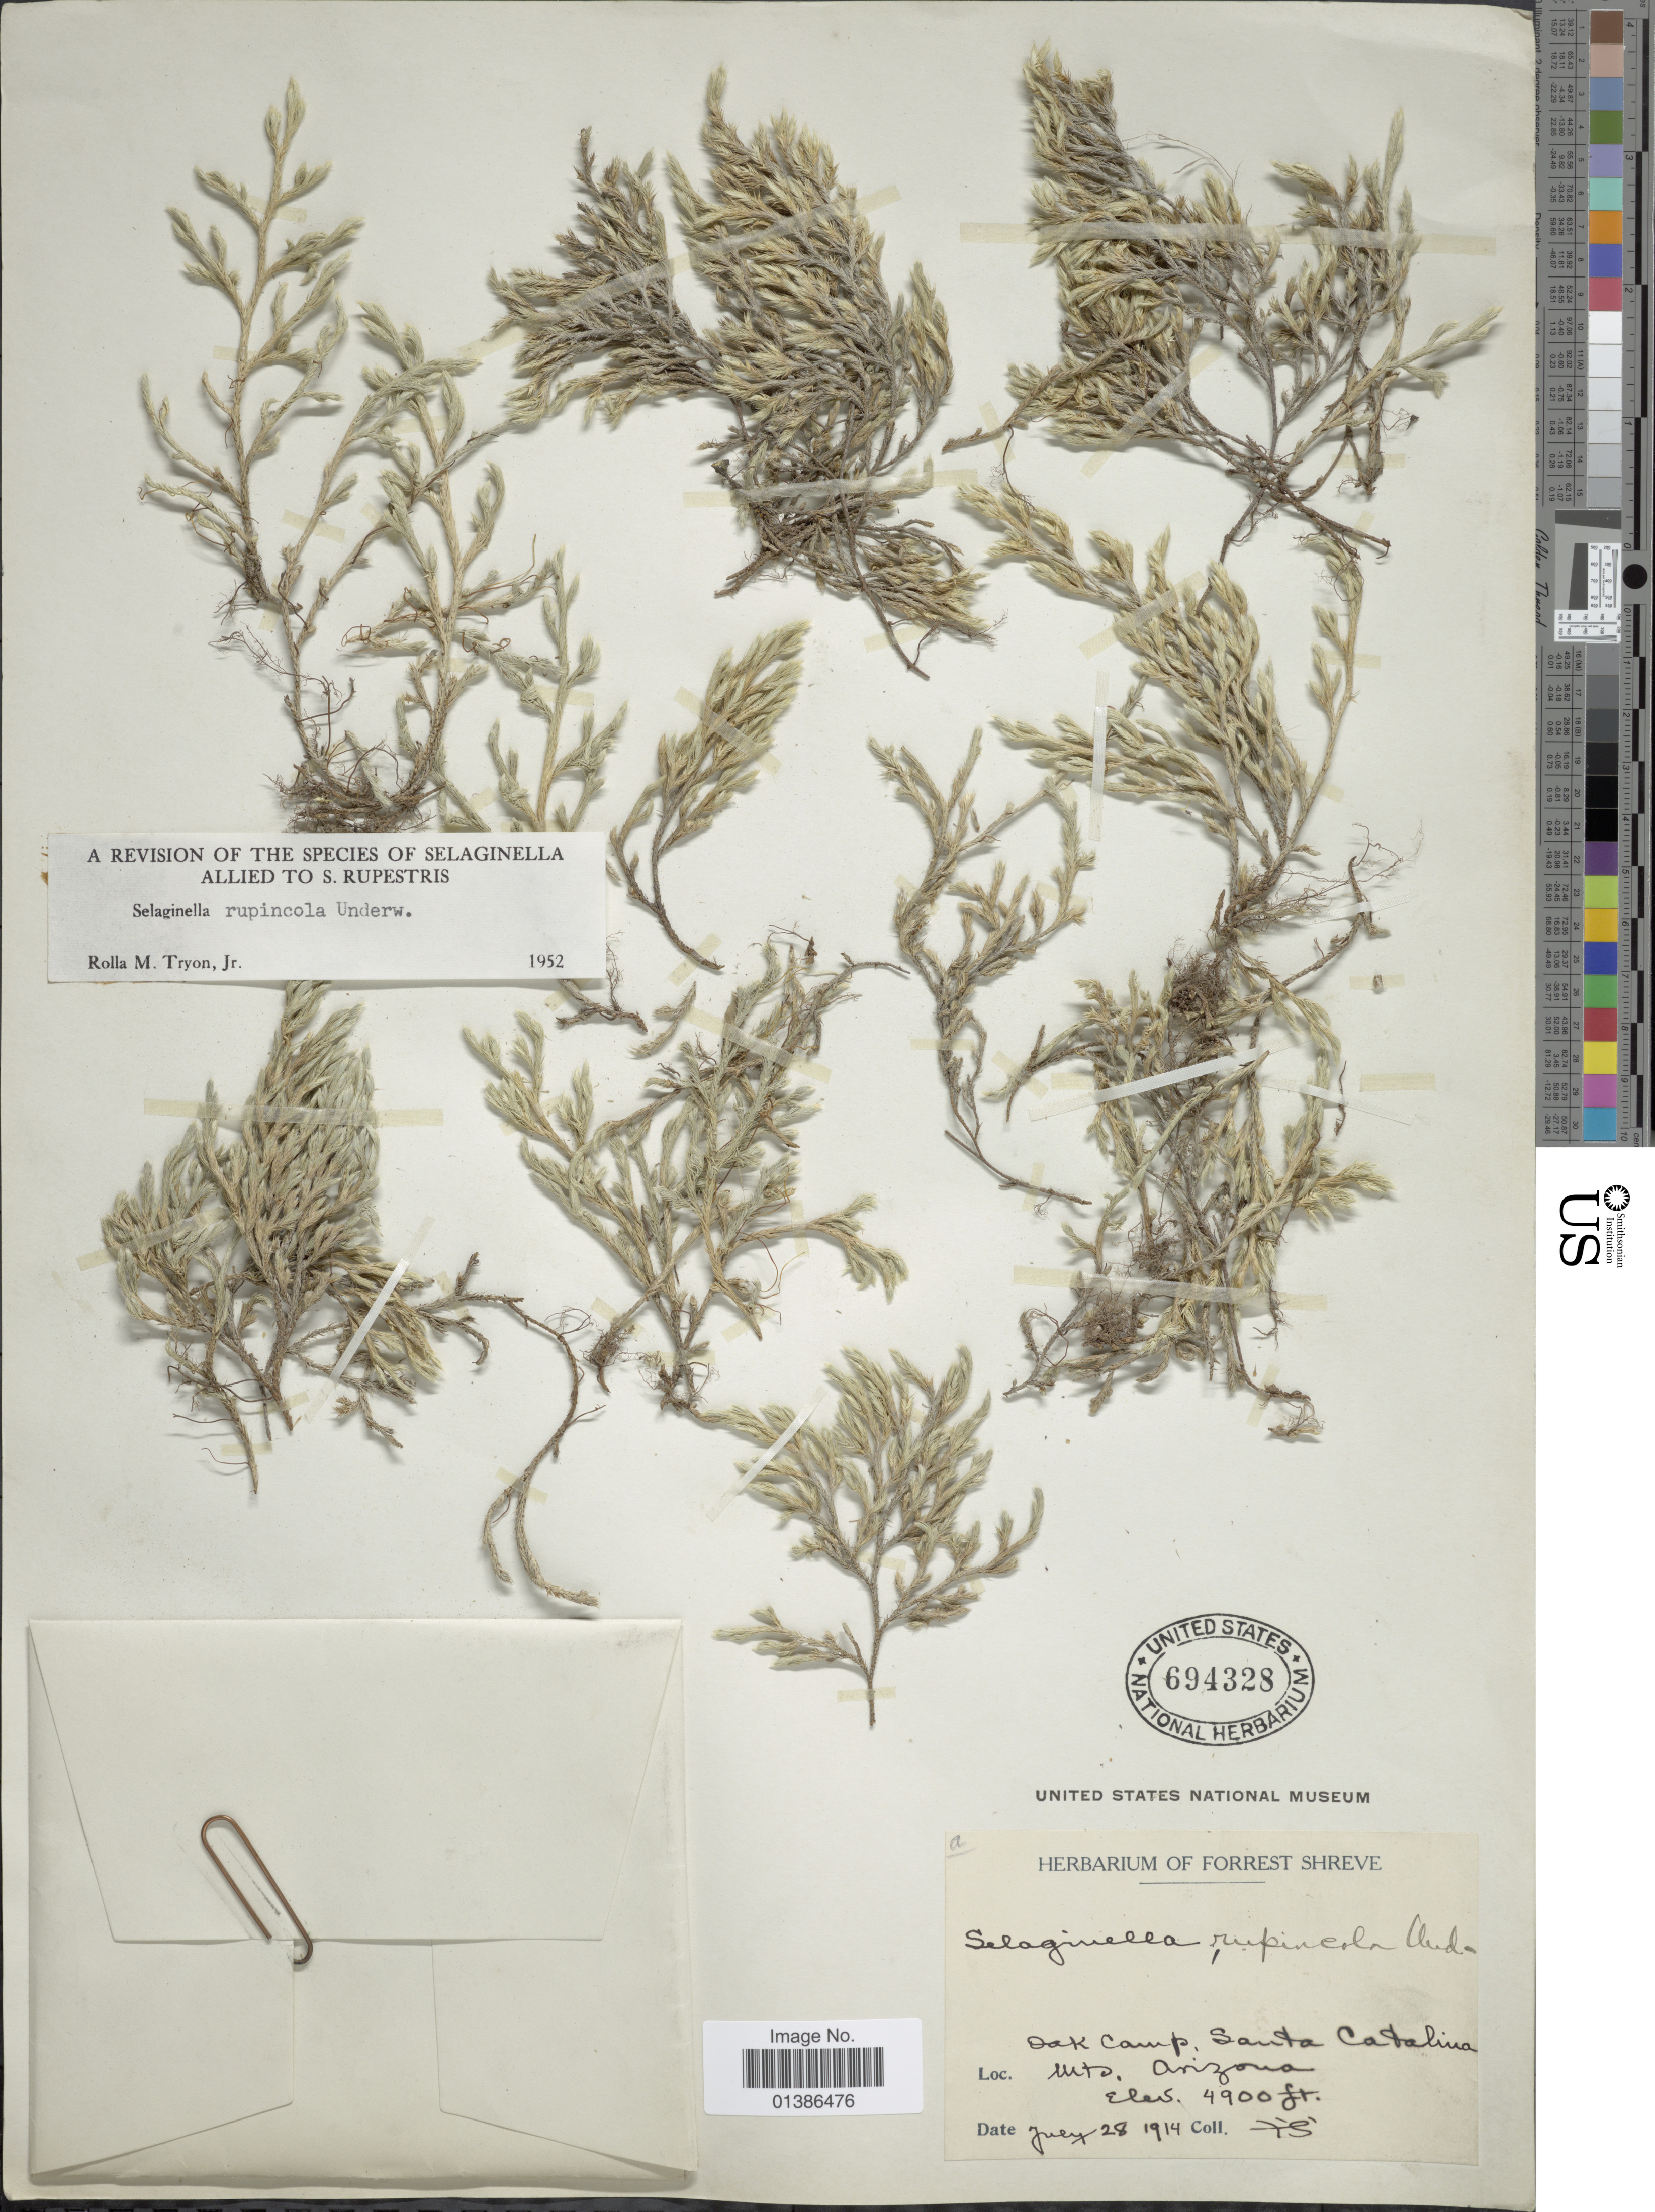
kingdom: Plantae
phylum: Tracheophyta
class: Lycopodiopsida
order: Selaginellales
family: Selaginellaceae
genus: Selaginella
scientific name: Selaginella rupincola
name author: Underw.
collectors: F. Shreve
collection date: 1914-07-28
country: United States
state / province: Arizona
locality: Oak Camp, Santa Catalina Mts.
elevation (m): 1494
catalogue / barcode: US 694328